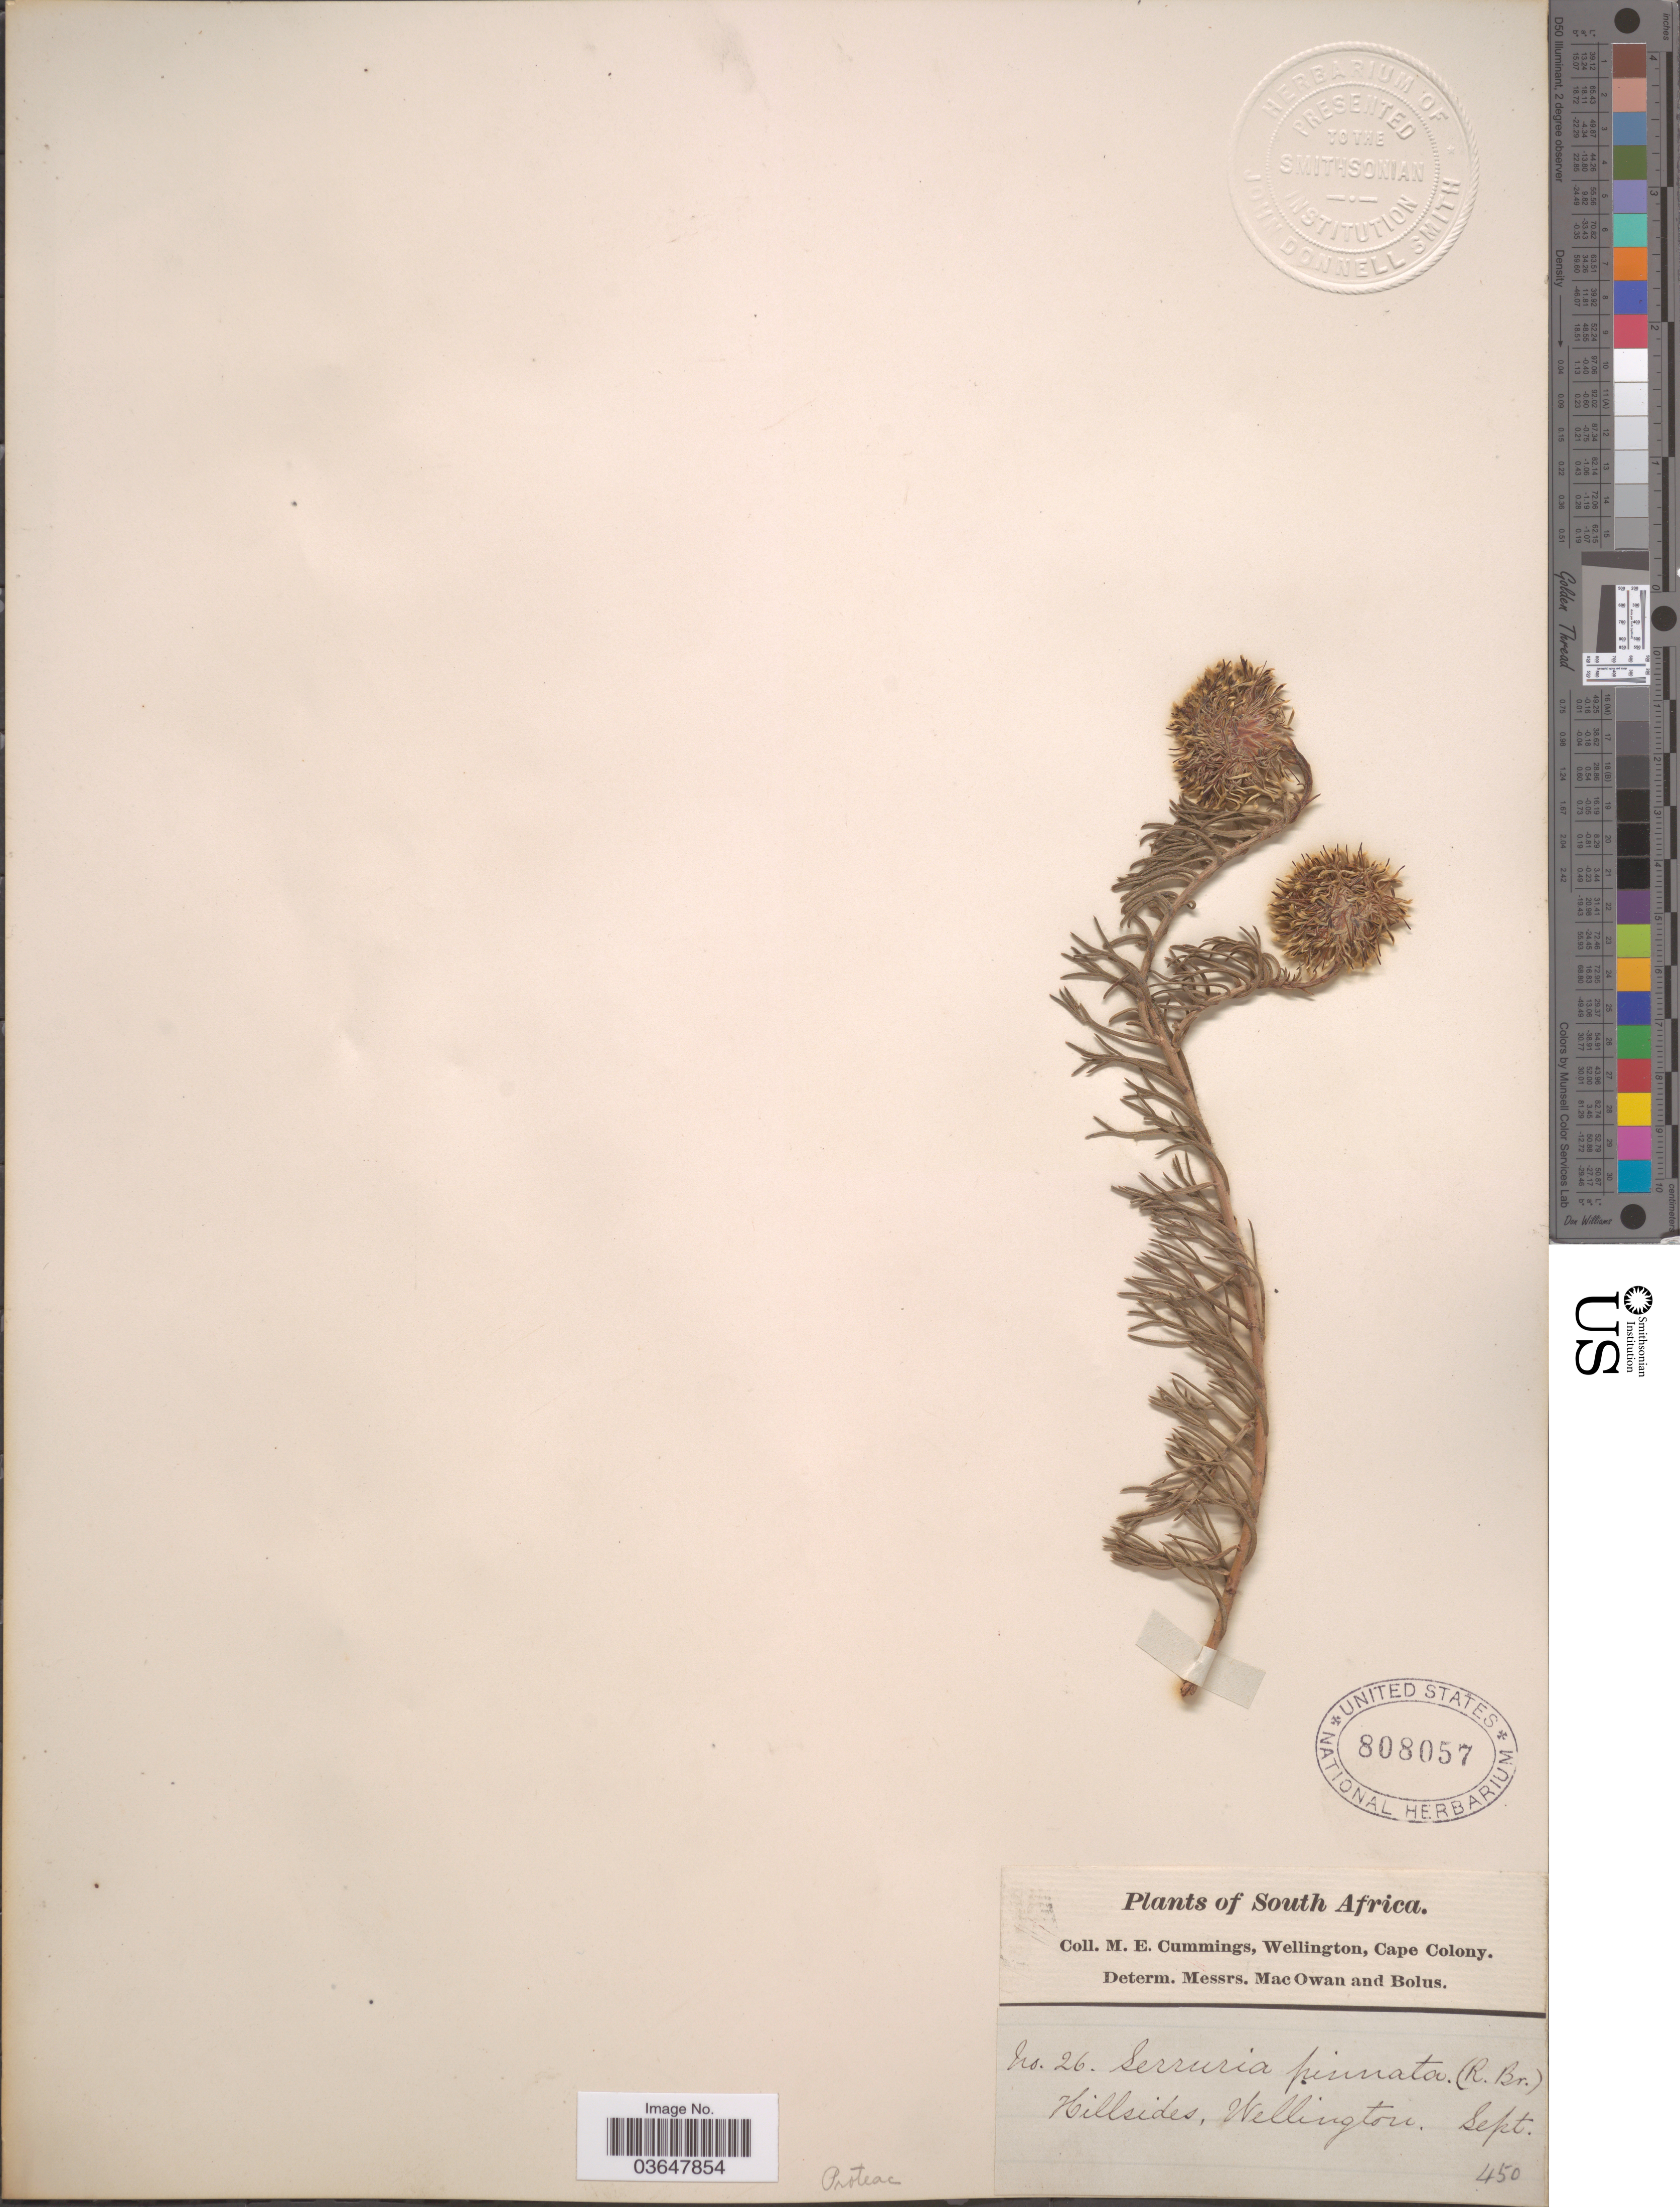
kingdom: Plantae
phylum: Tracheophyta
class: Magnoliopsida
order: Proteales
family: Proteaceae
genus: Serruria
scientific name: Serruria pinnata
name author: R. Br.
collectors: M. E. Cummings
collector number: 26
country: South Africa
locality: Hillsides, Wellington.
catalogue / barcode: US 808057